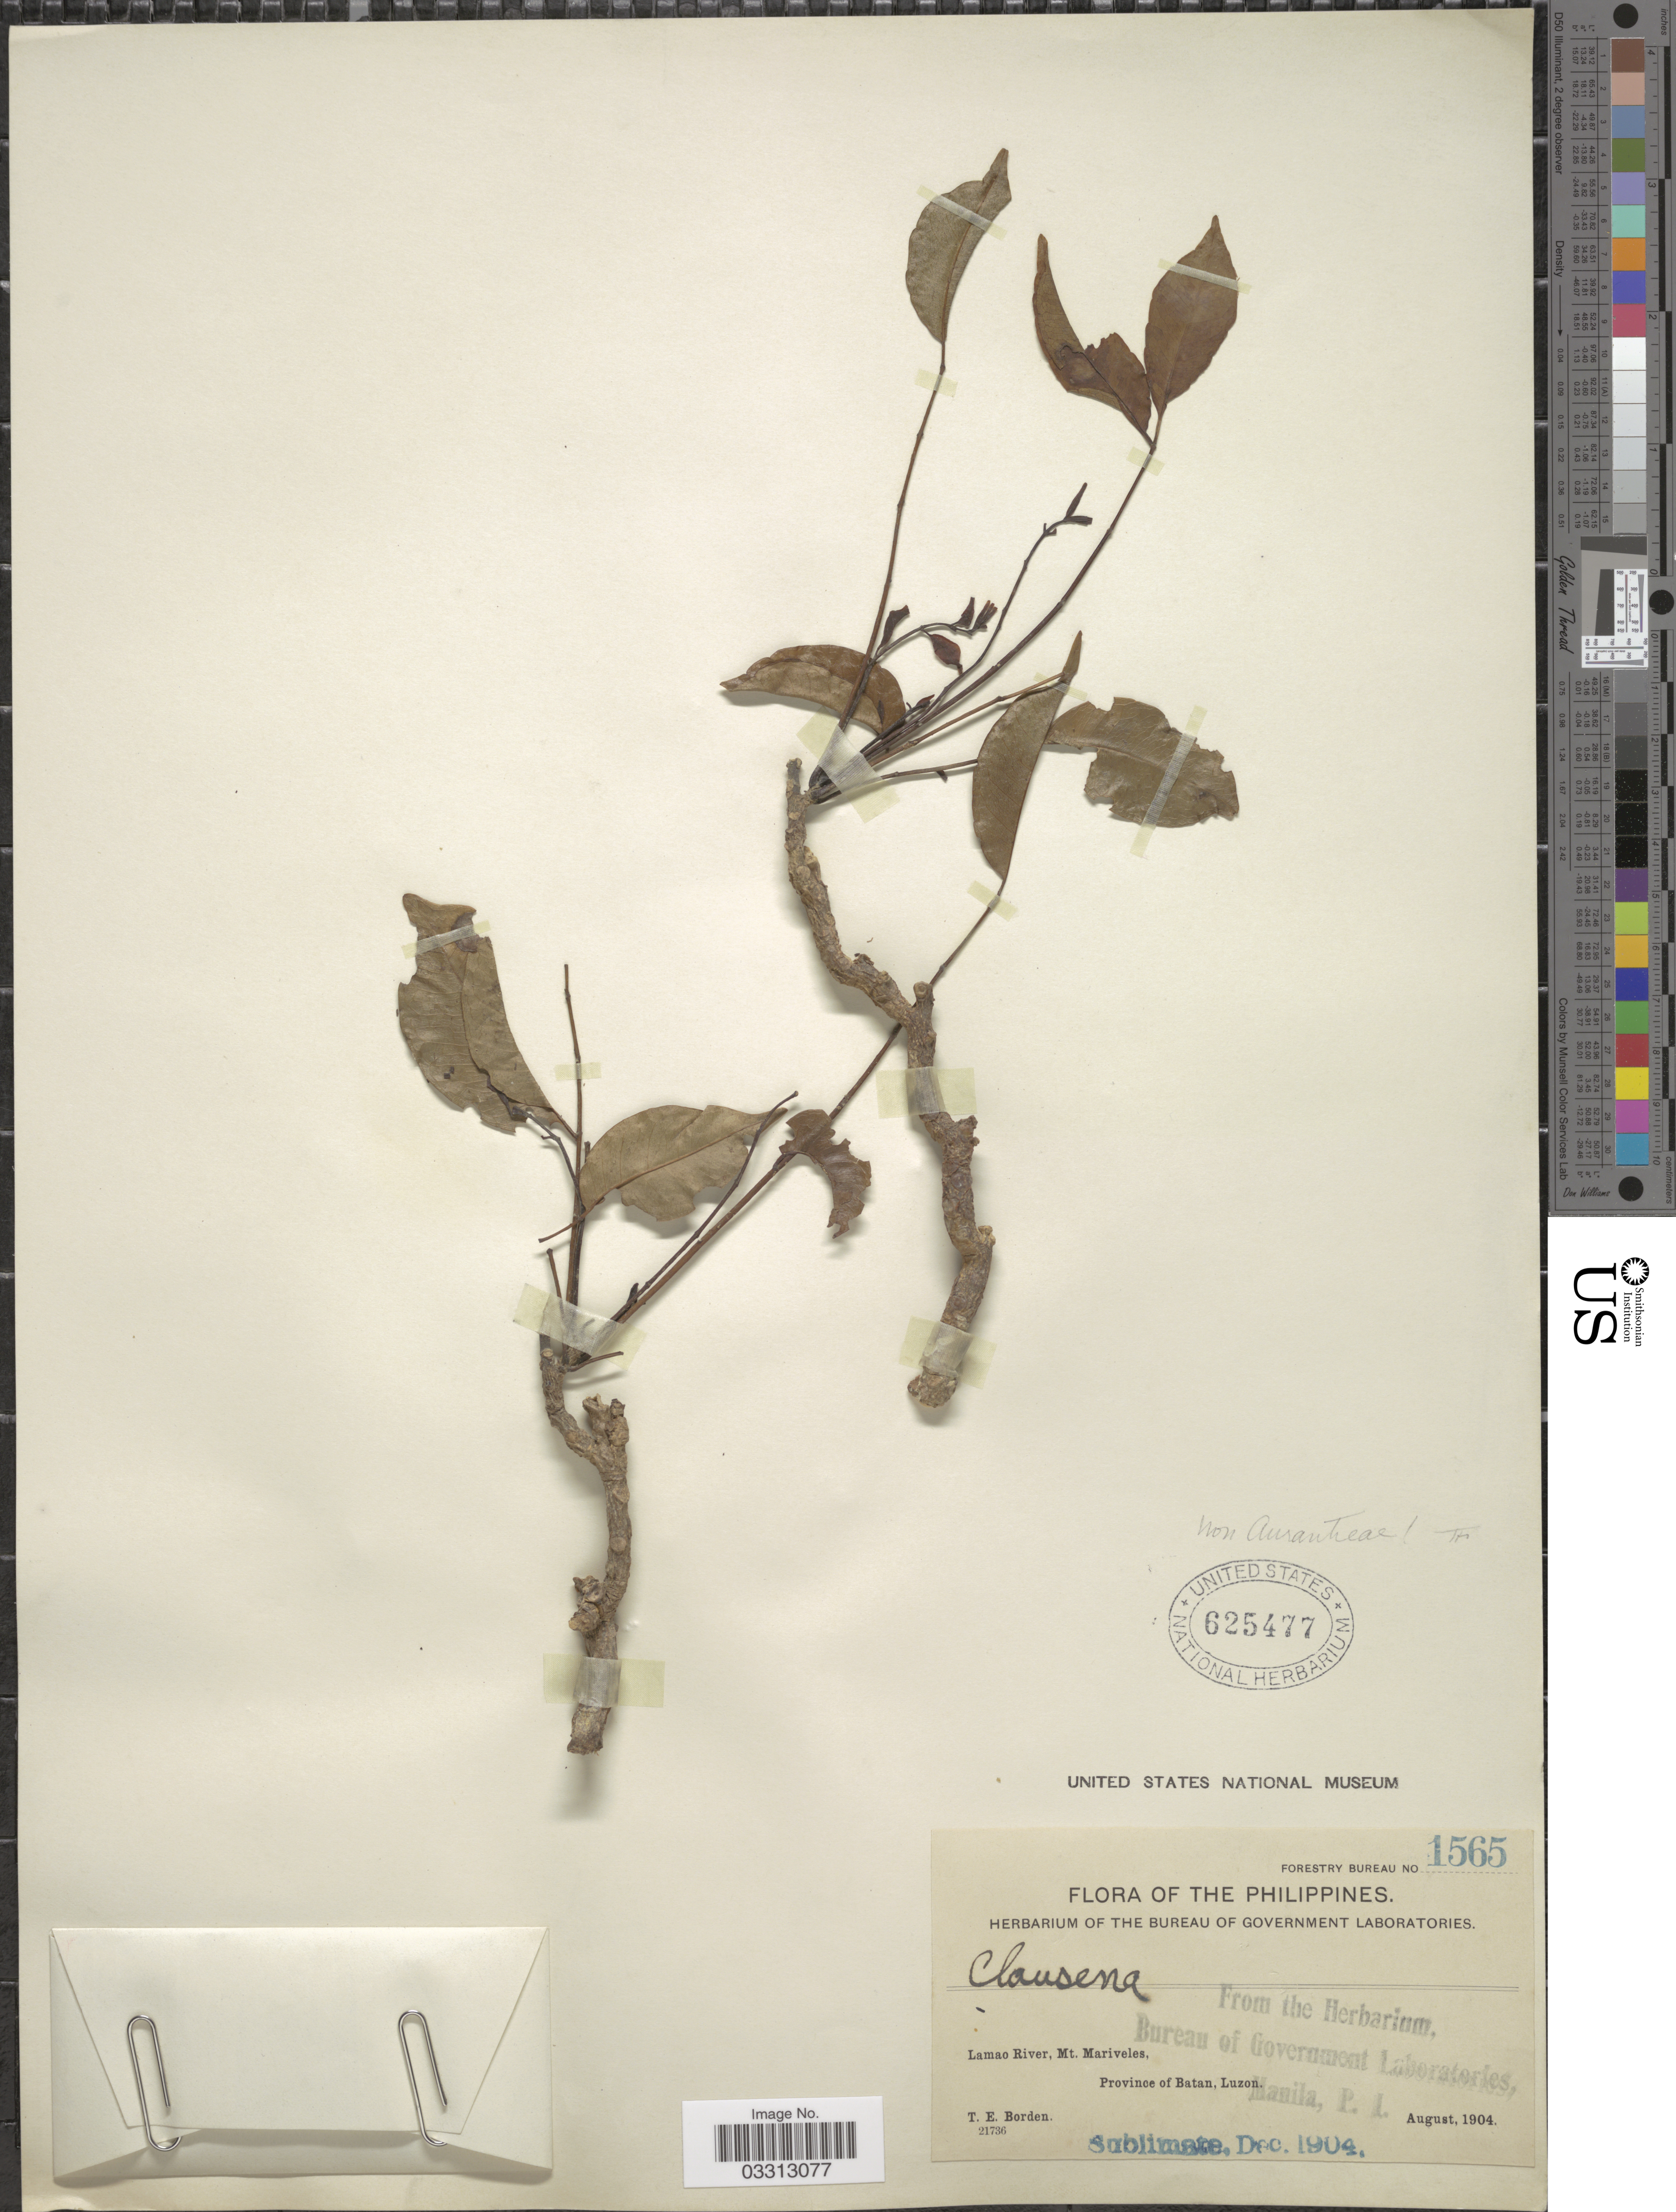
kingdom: Plantae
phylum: Tracheophyta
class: Magnoliopsida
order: Sapindales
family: Rutaceae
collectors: T. E. Borden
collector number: Forestry Bureau 1565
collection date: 1904-08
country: Philippines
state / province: Cagayan Valley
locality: Lamao River, Mt. Mariveles, Province of Batan, Luzon.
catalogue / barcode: US 625477